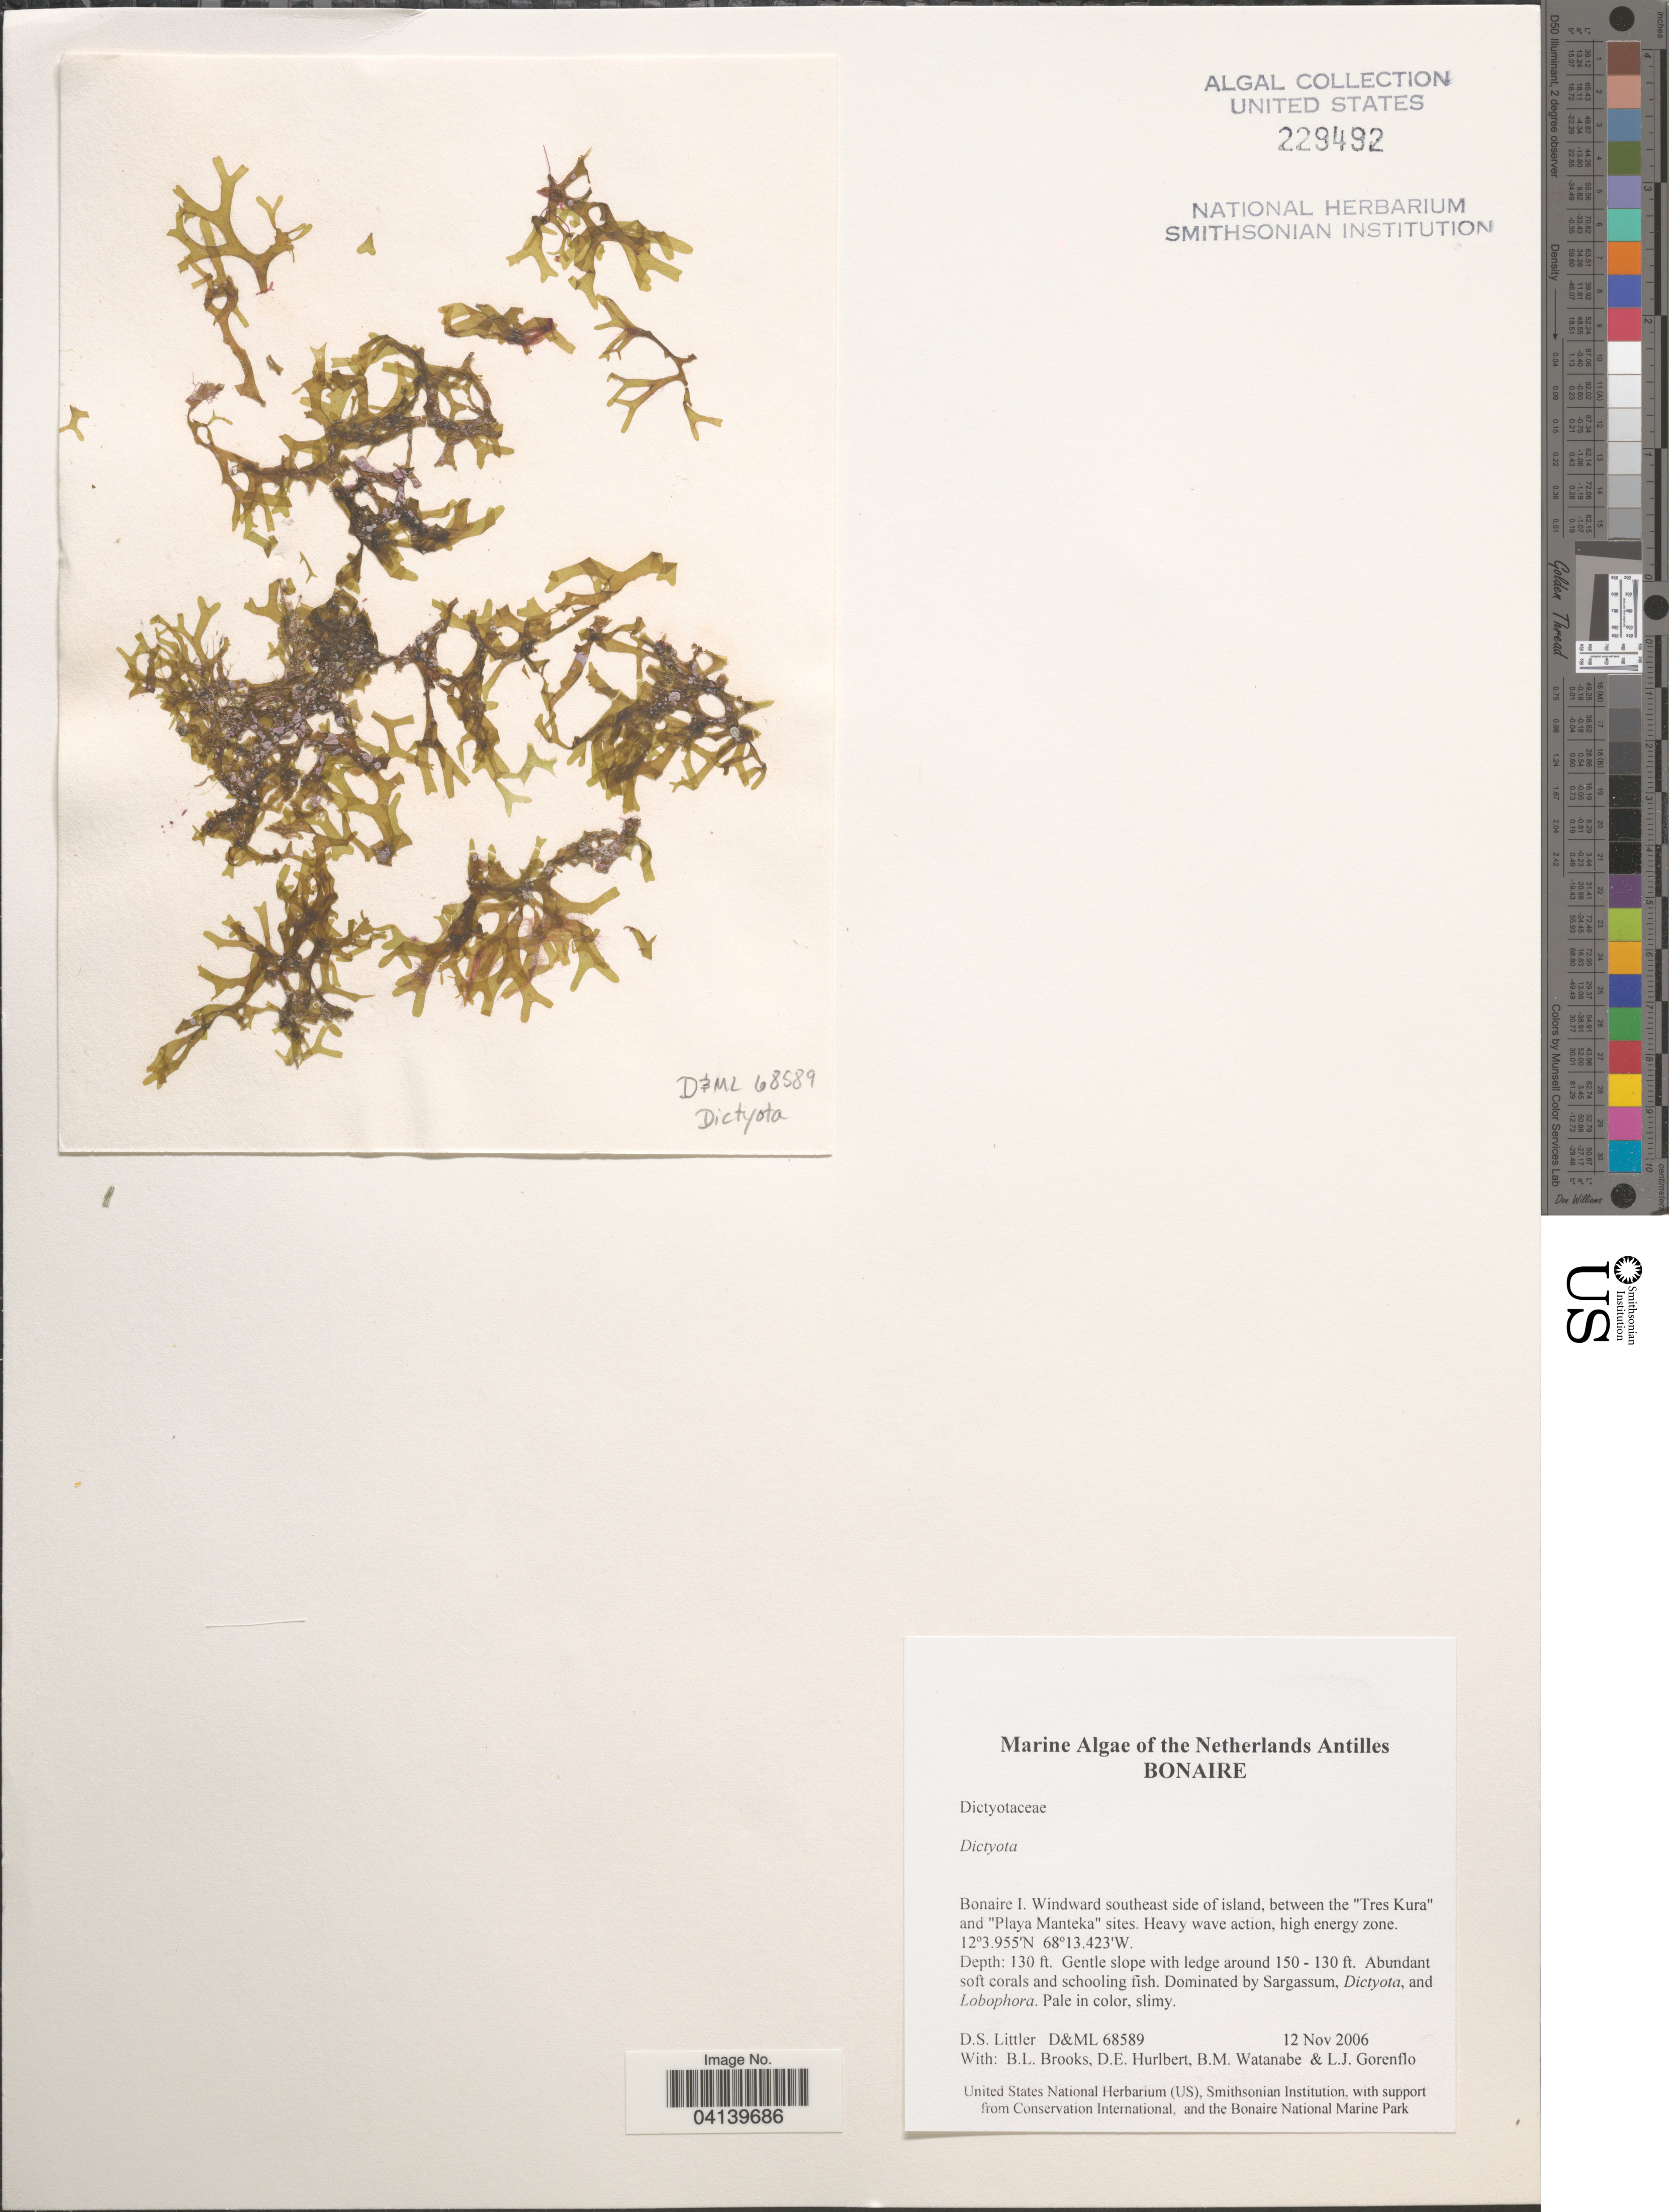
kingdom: Chromista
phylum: Ochrophyta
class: Phaeophyceae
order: Dictyotales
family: Dictyotaceae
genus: Dictyota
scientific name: Dictyota sp.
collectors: D. S. Littler, B. Brooks, D. Hurlbert, B. Watanabe & L. Gorenflo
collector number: D&ML 68589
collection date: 2006-11-12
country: Netherlands Antilles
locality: Bonaire. Bonaire I. Windward southeast side of island, between the "Tres Kura" and "Playa Manteka" sites.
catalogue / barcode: US 229492